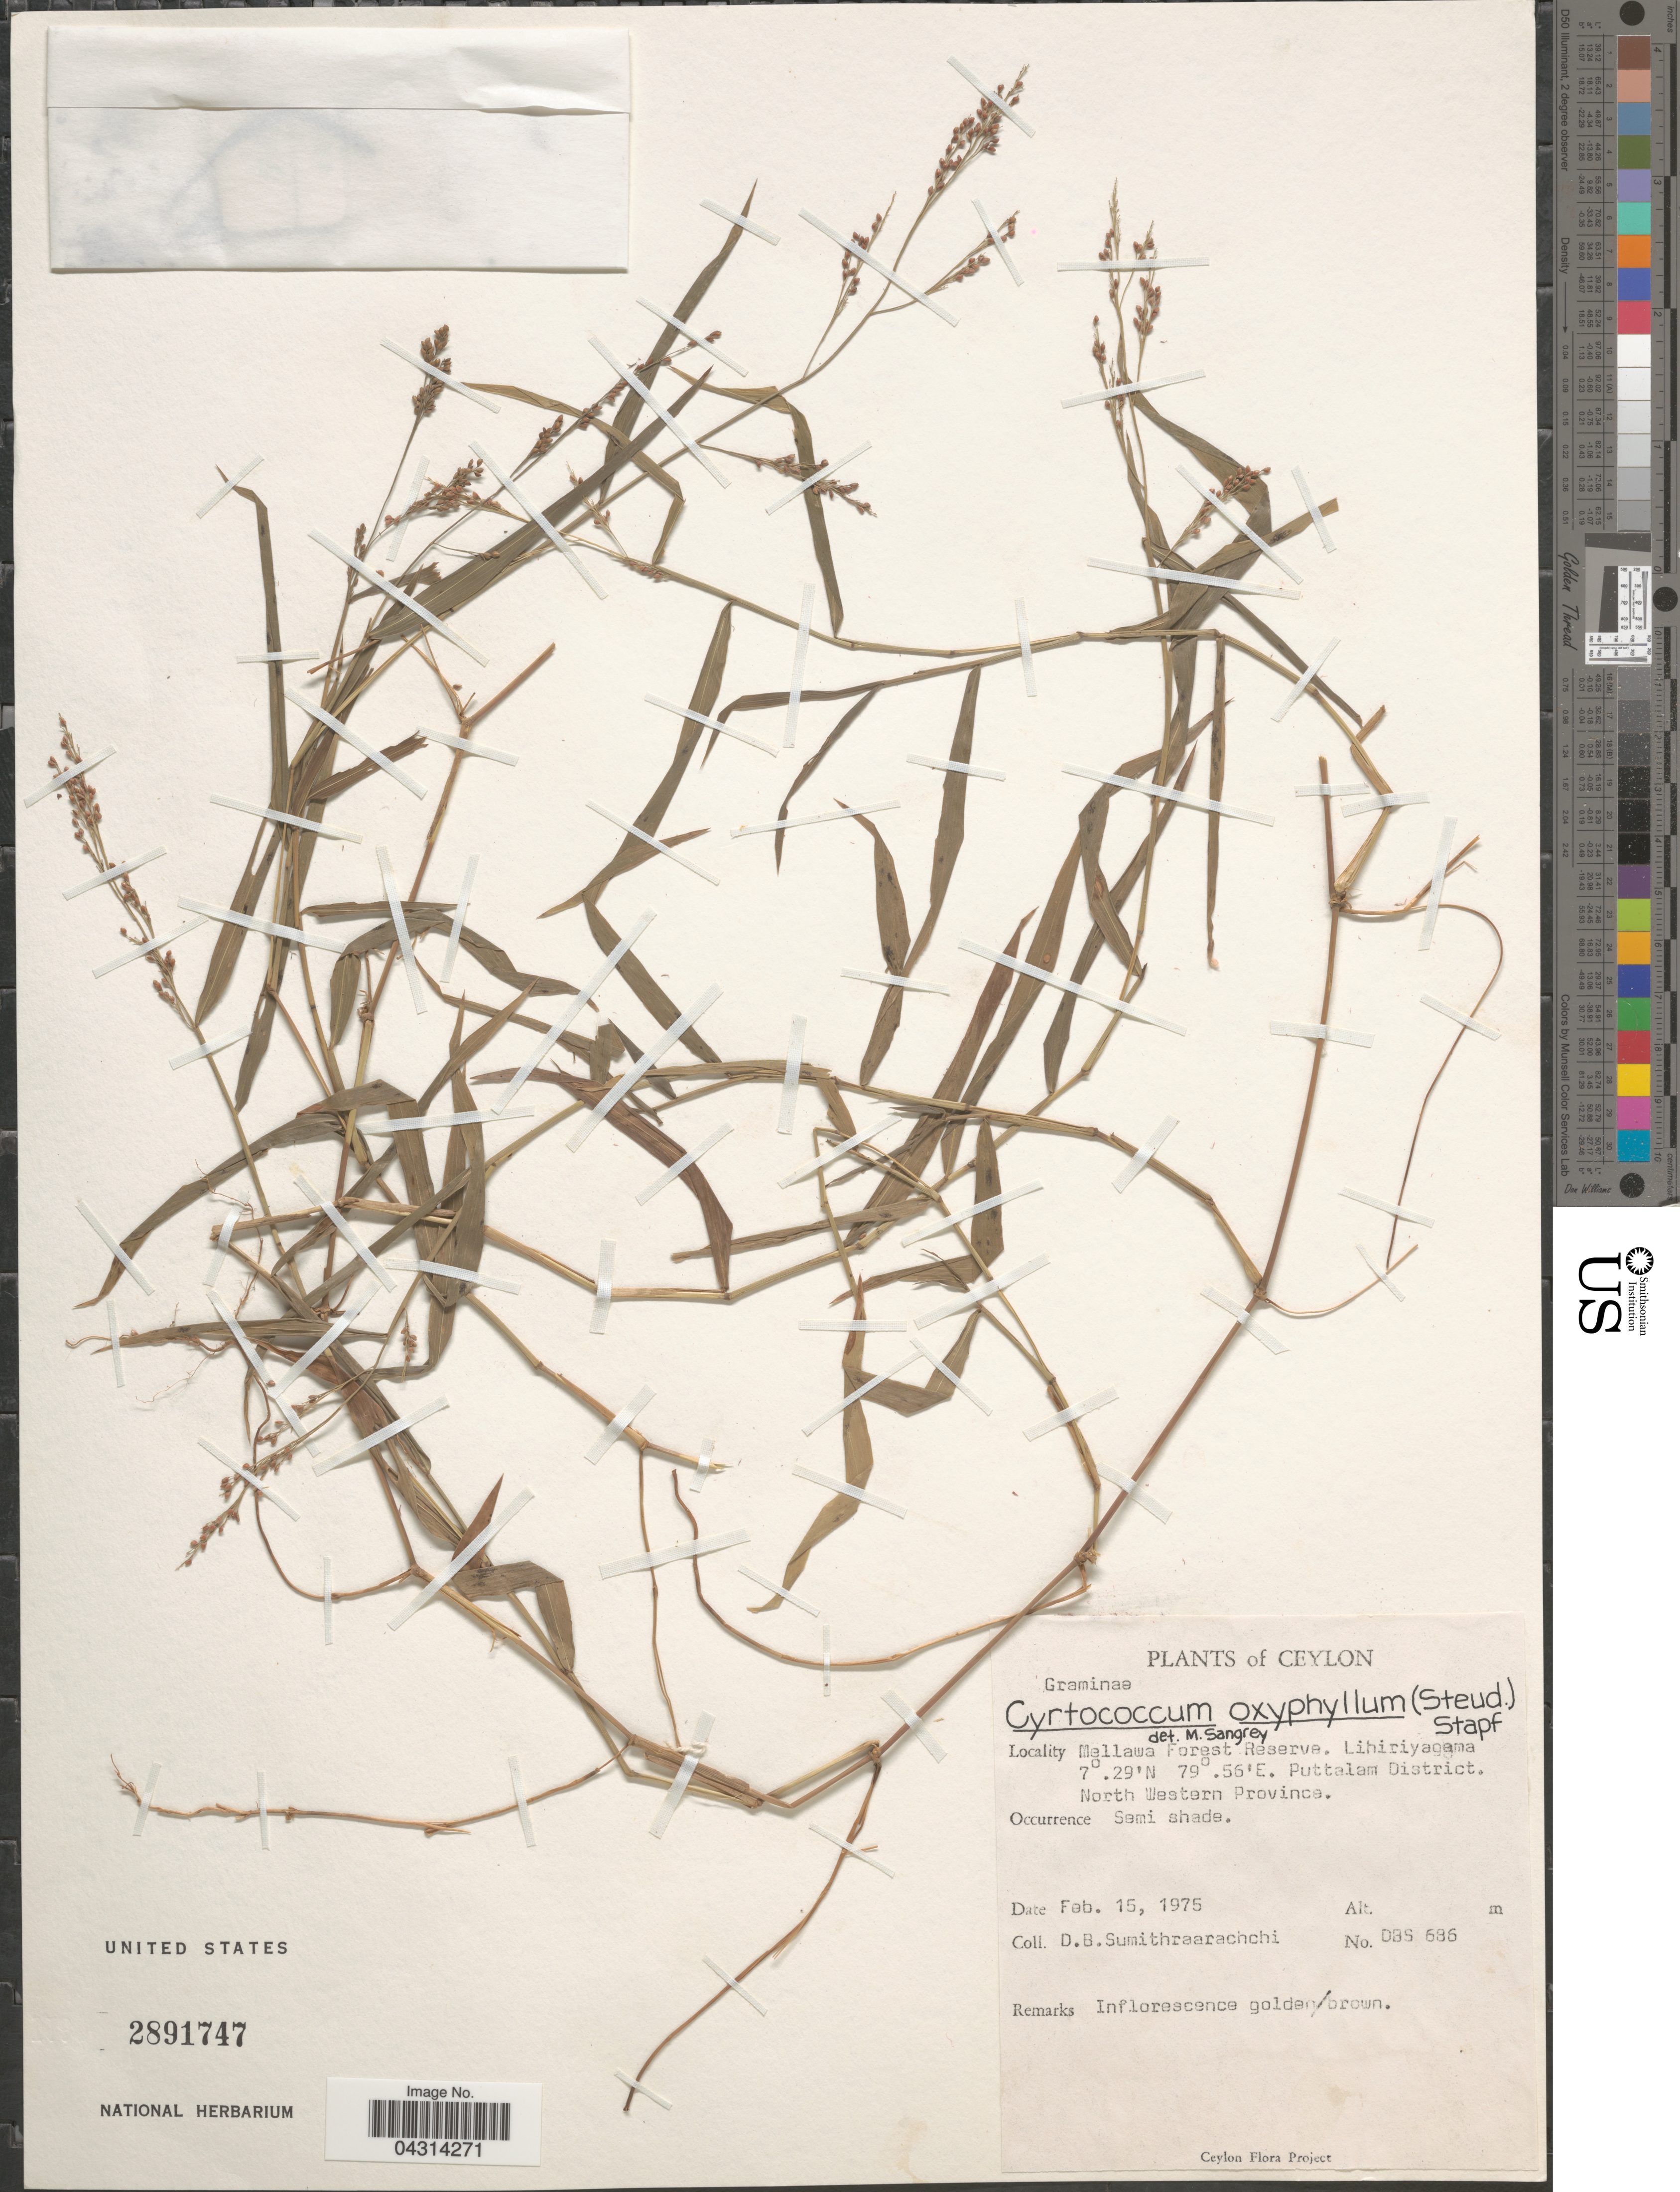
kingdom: Plantae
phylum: Tracheophyta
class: Liliopsida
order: Poales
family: Poaceae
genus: Cyrtococcum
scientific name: Cyrtococcum oxyphyllum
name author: (Steud.) Stapf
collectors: D. B. Sumithraarachchi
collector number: DBS686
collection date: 1975-02-15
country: Sri Lanka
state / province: North Western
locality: Ceylon. Mellawa Forest Reserve. Lihiriyagama. Puttalam District.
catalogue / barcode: US 2891747